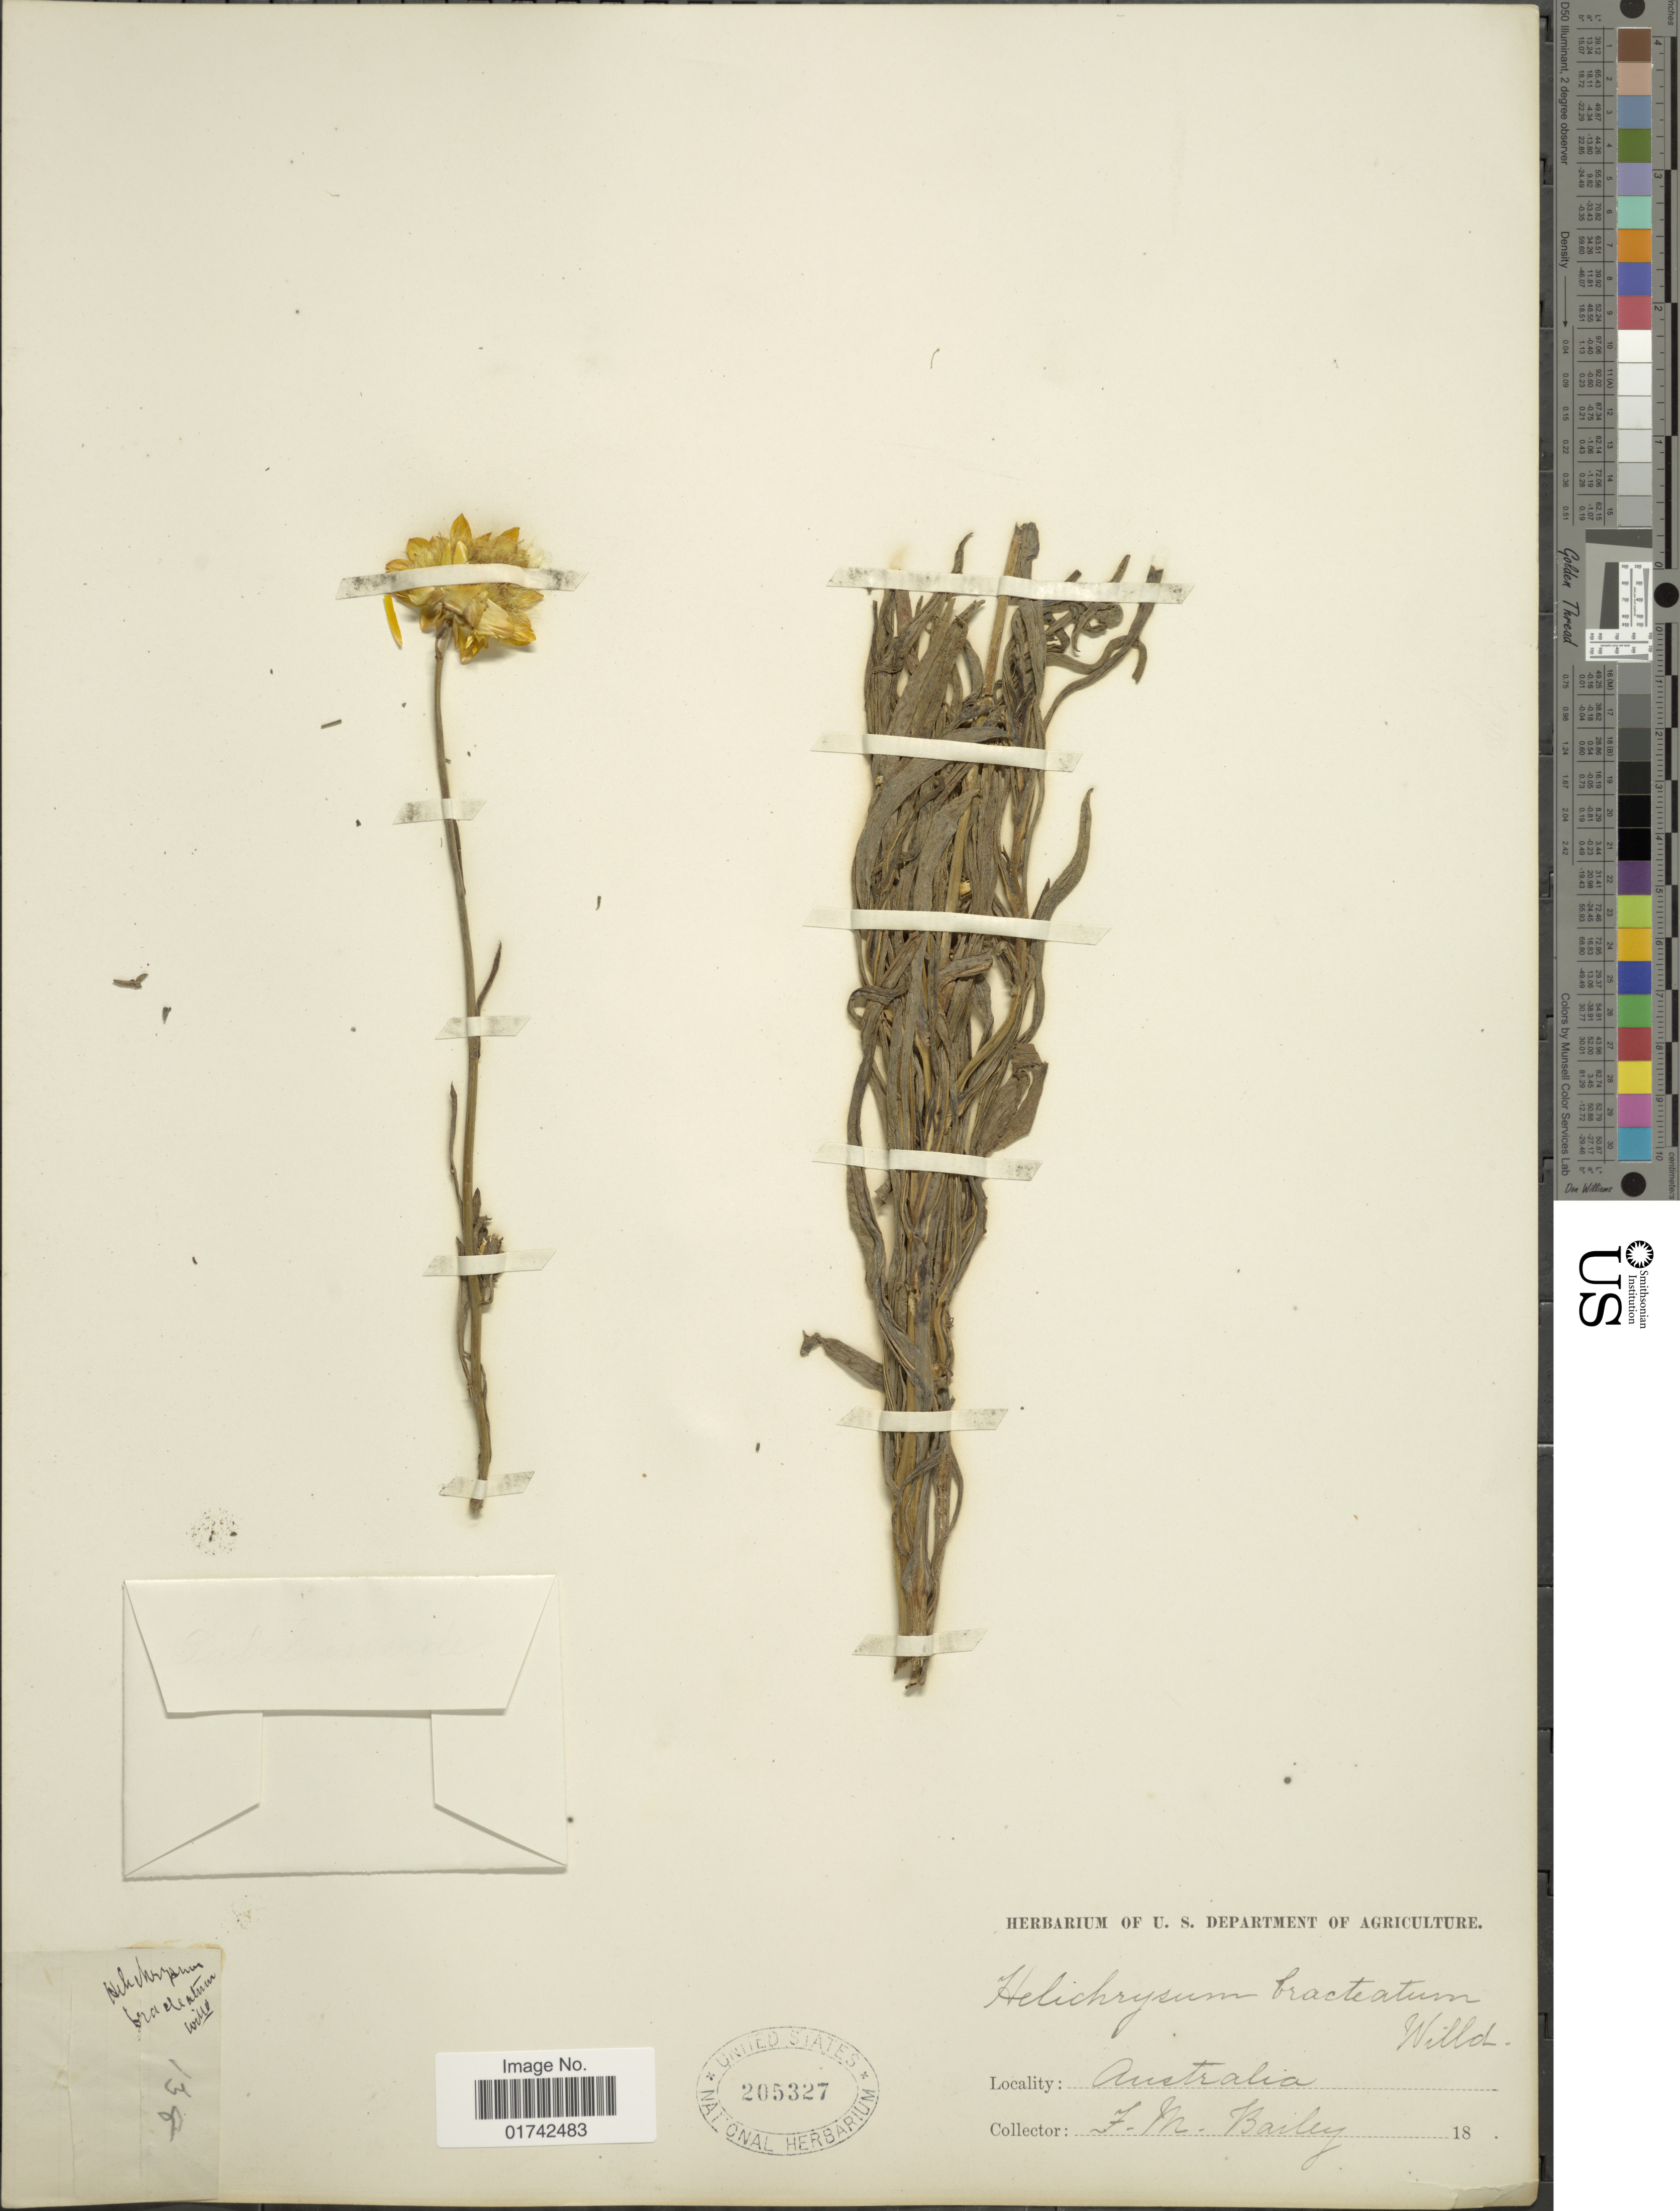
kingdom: Plantae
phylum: Tracheophyta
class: Magnoliopsida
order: Asterales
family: Asteraceae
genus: Helichrysum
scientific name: Helichrysum bracteatum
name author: (Vent.) Haw.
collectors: F. M. Bailey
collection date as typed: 18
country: Australia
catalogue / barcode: US 205327